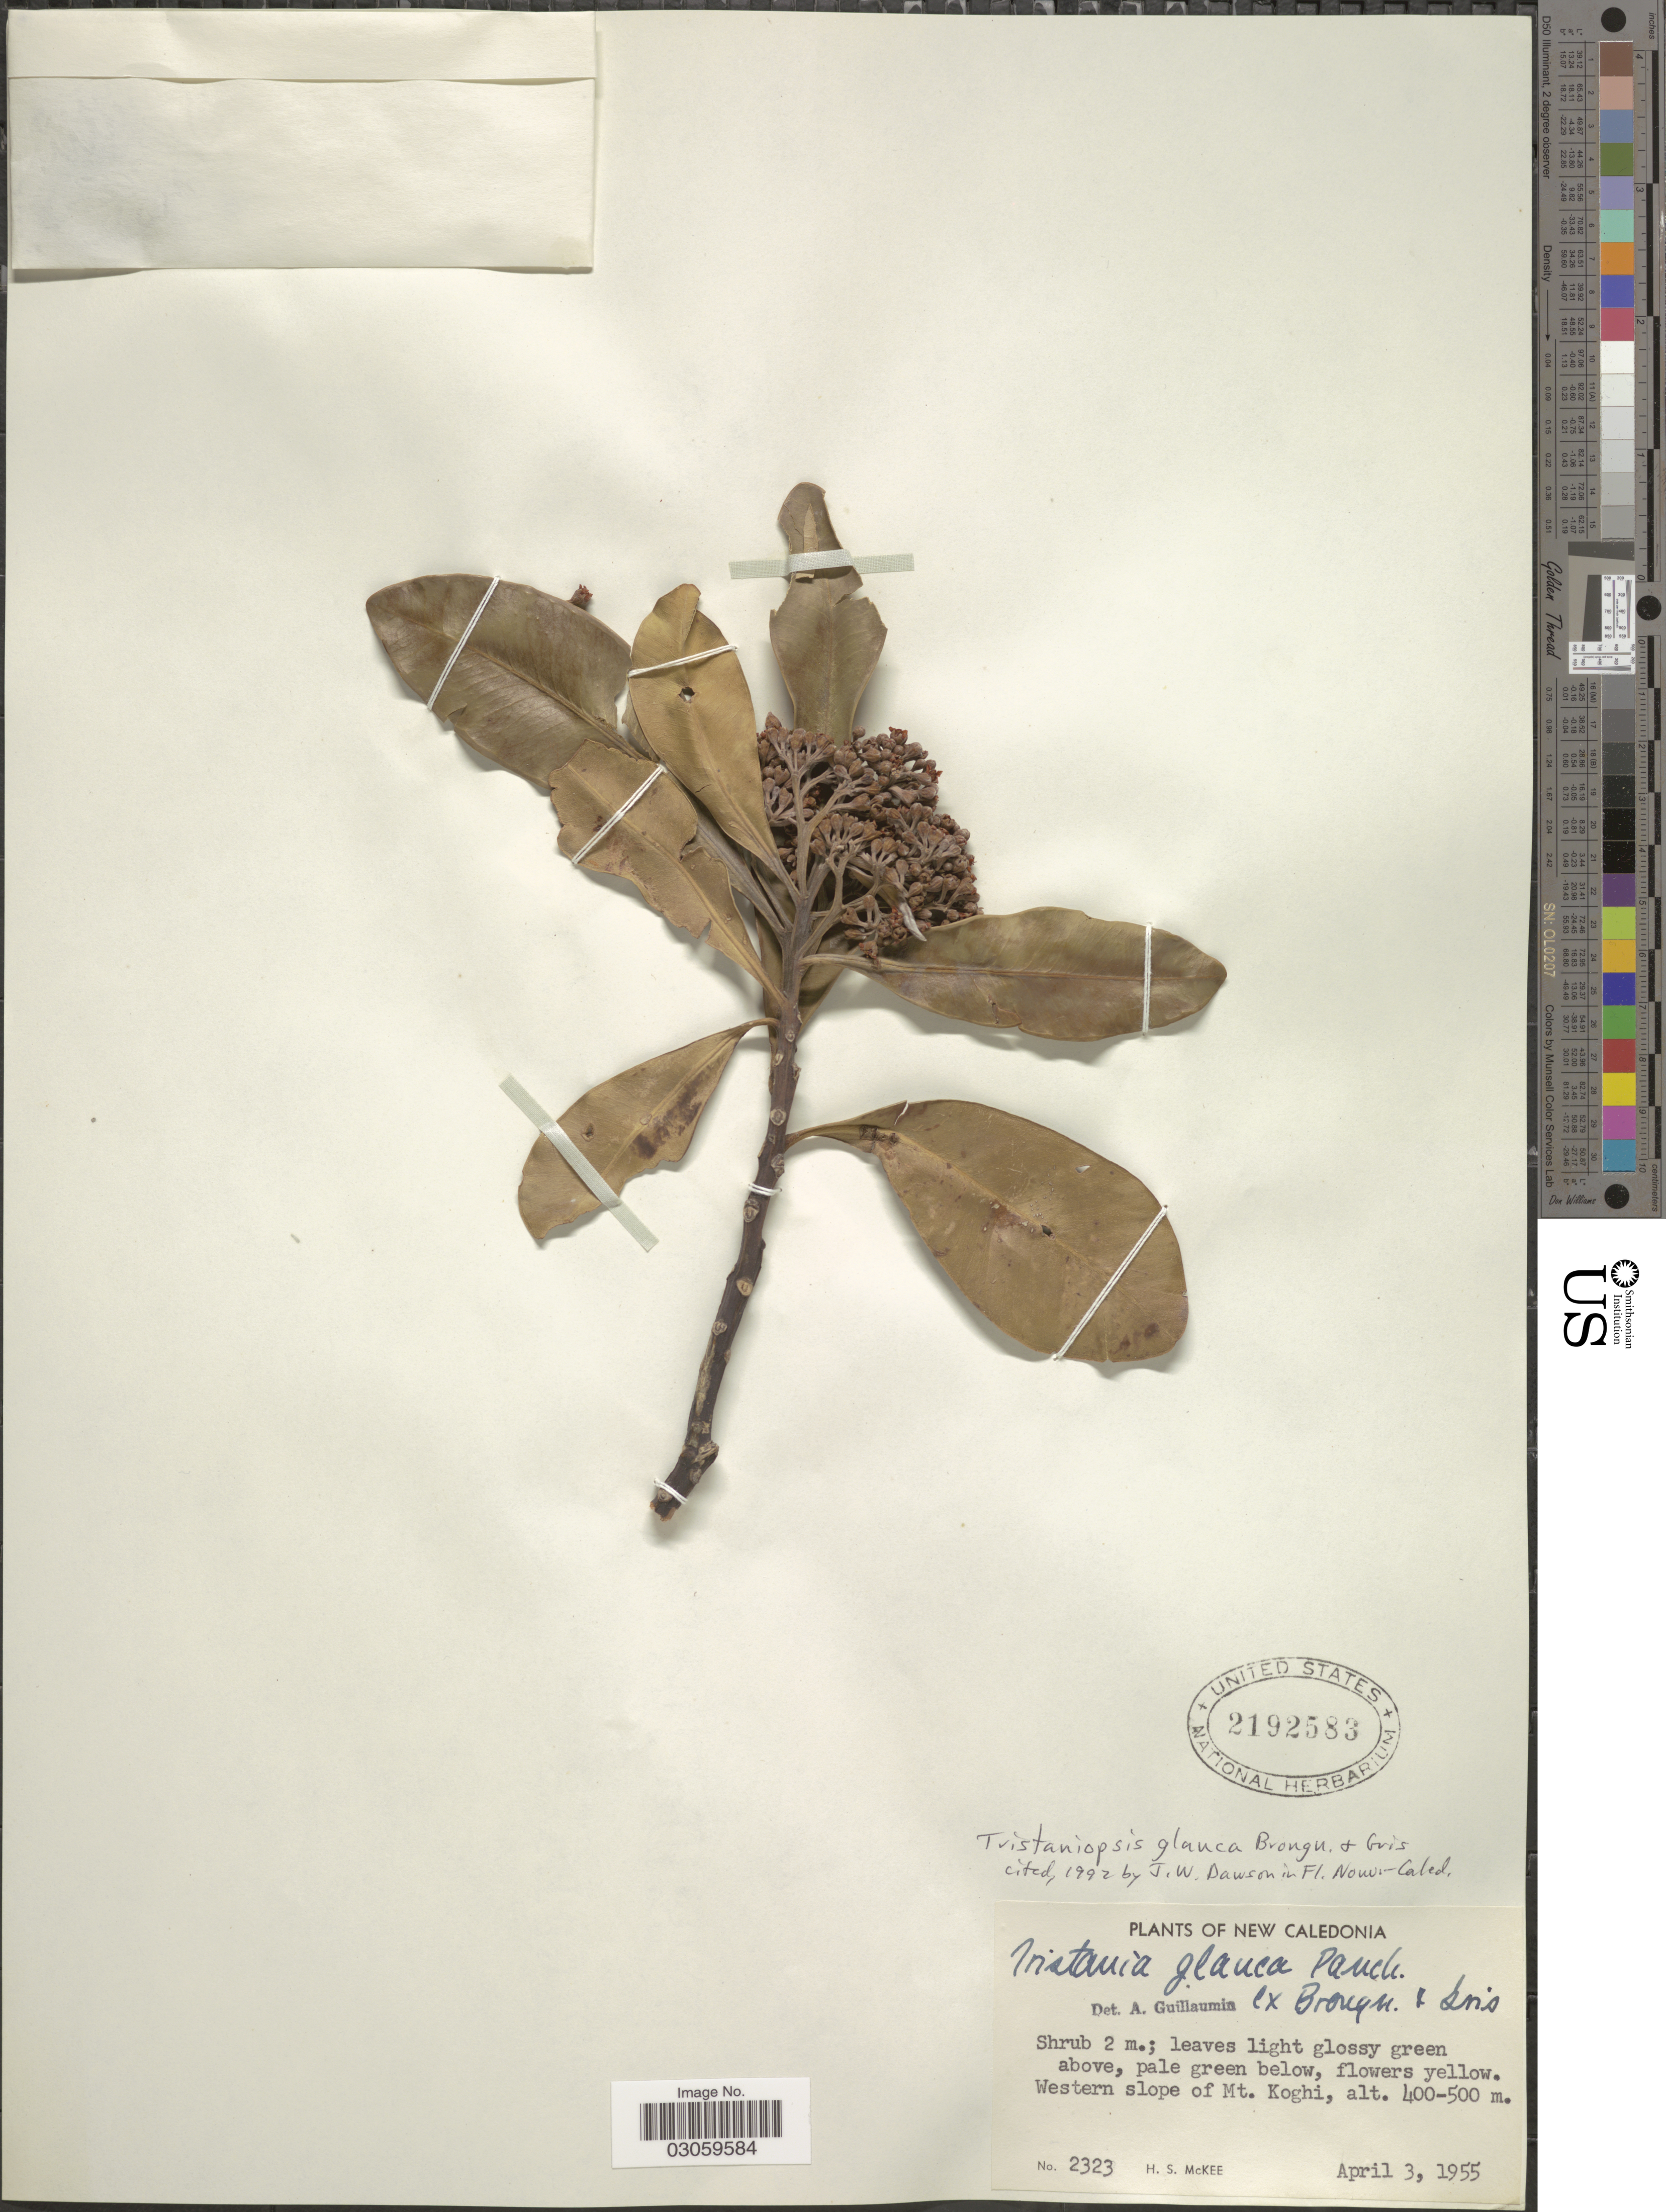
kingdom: Plantae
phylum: Tracheophyta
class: Magnoliopsida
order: Myrtales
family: Myrtaceae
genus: Tristaniopsis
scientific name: Tristaniopsis glauca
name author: Brongn. & Gris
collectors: H. S. McKee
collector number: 2323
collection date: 1955-04-03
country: New Caledonia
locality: Western slope of Mt. Koghi.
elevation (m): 400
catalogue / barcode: US 2192583